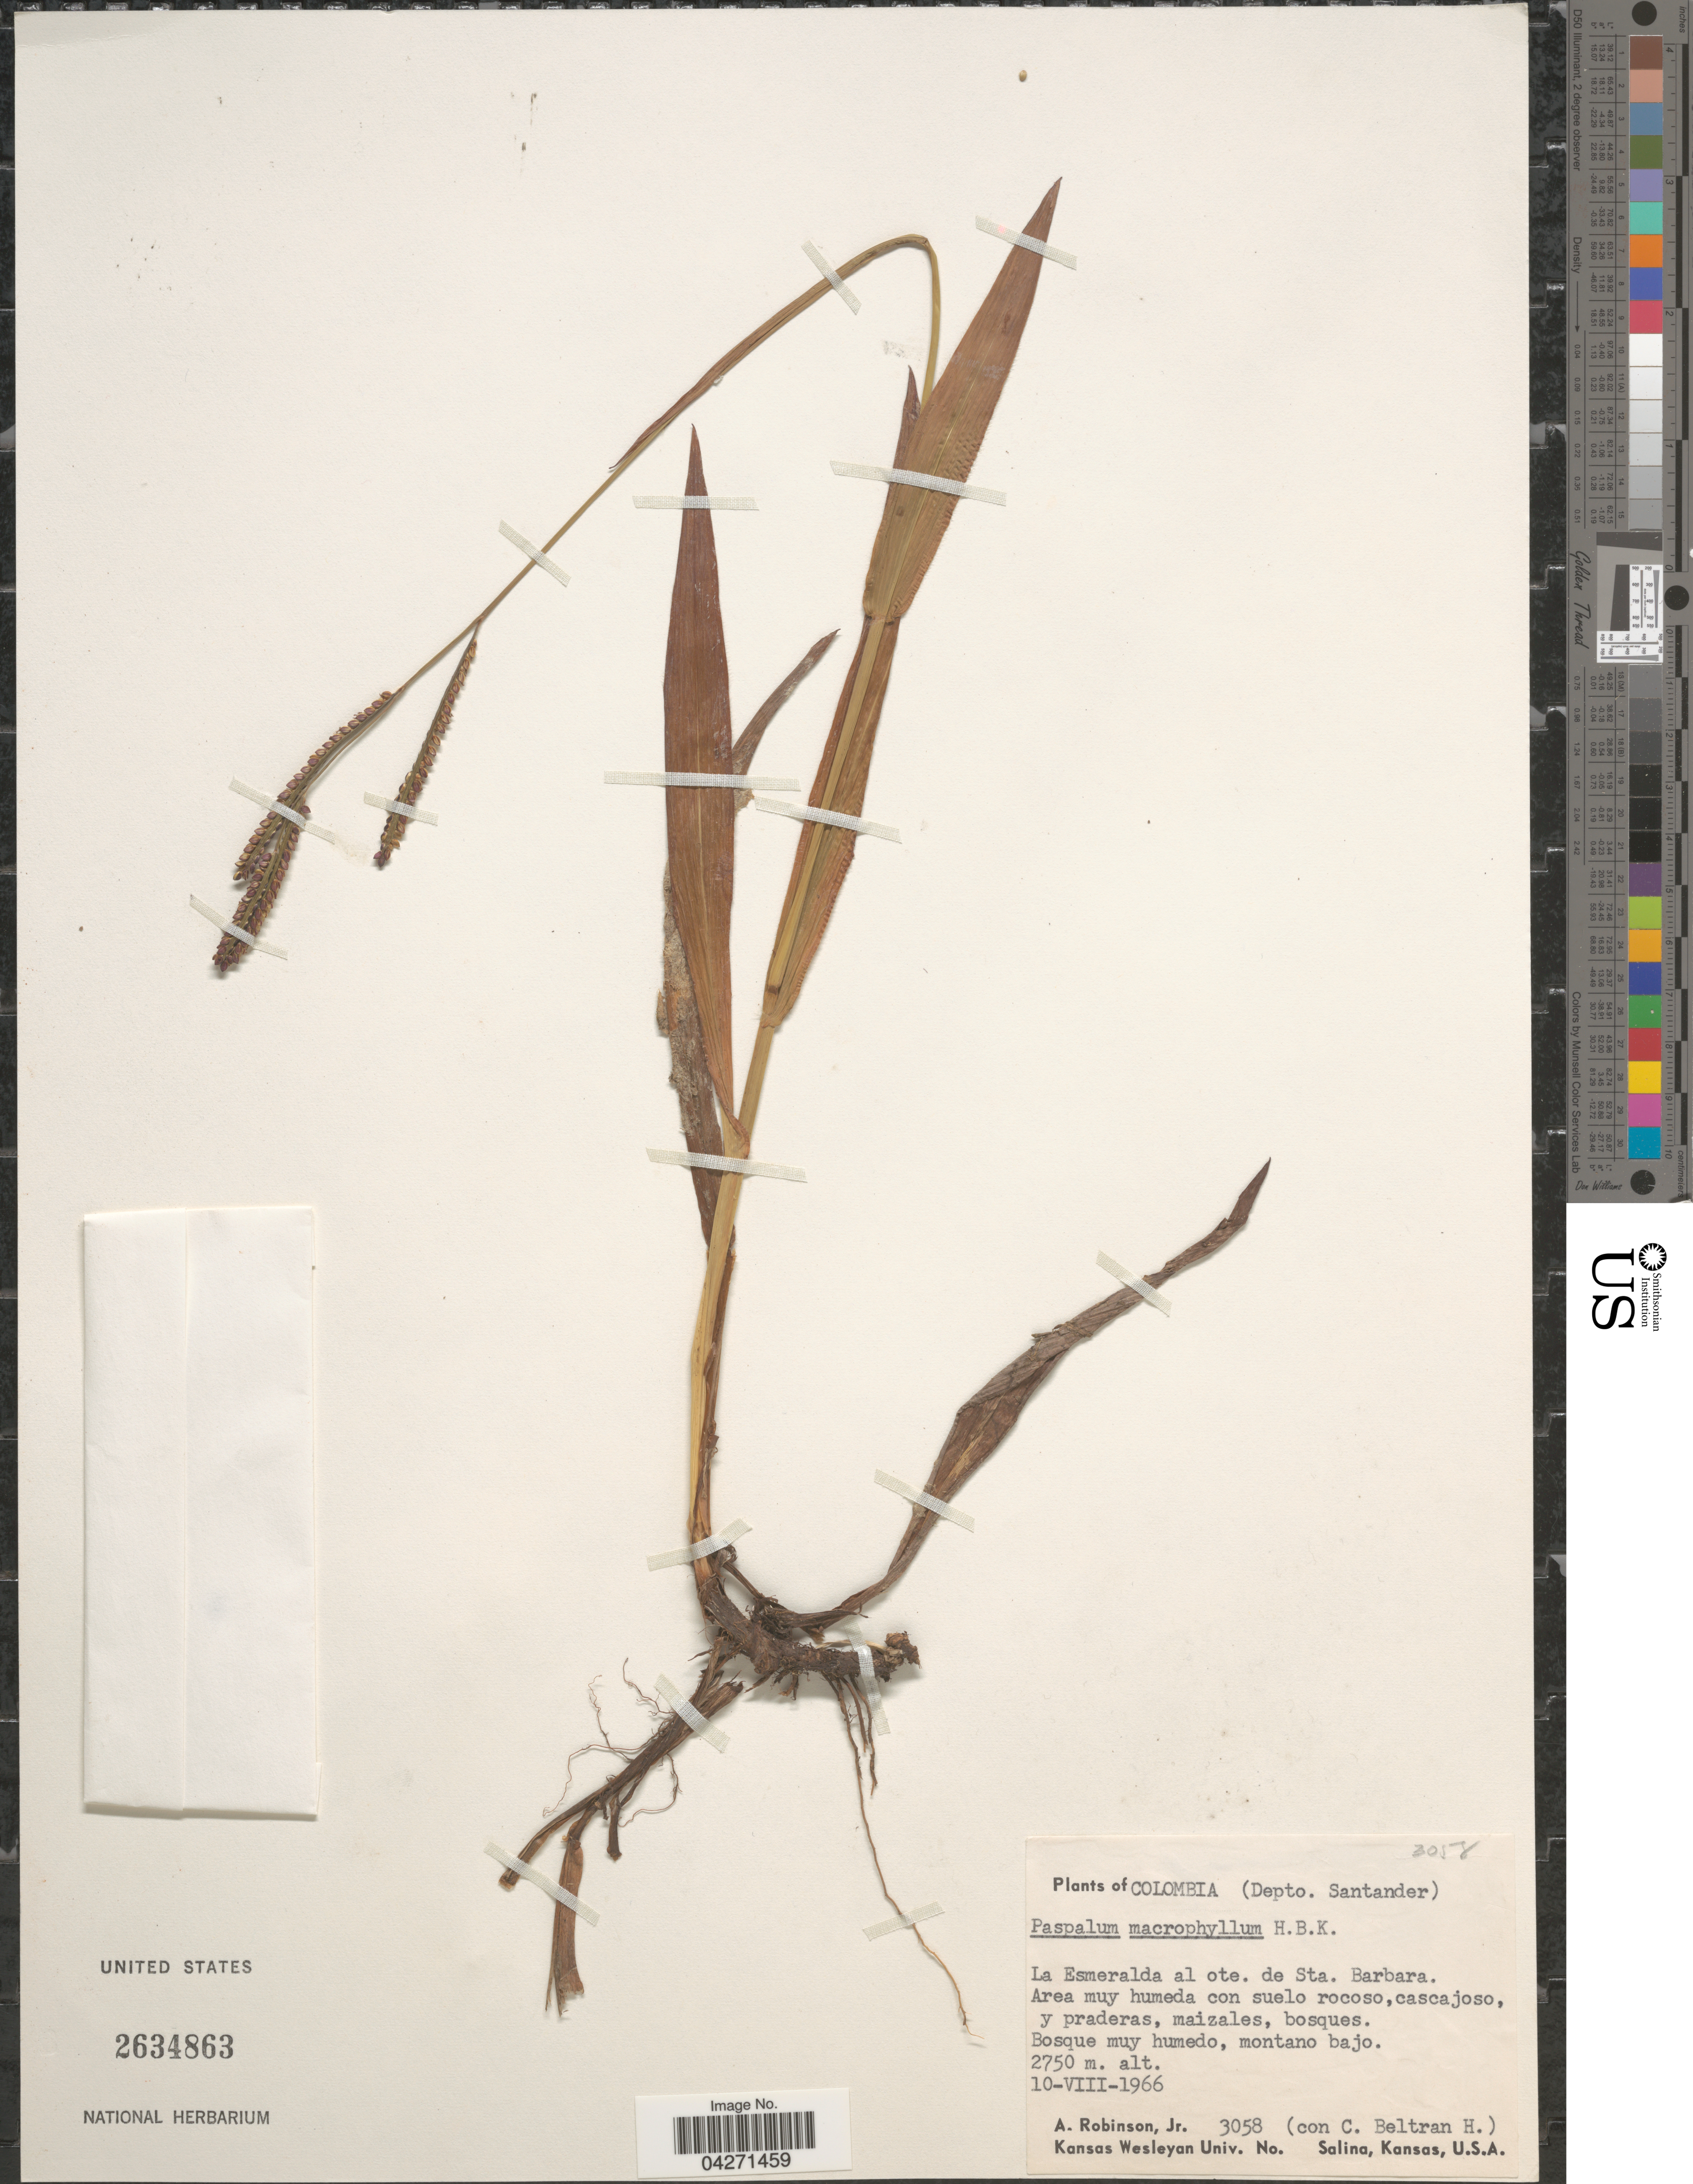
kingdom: Plantae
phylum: Tracheophyta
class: Liliopsida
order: Poales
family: Poaceae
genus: Paspalum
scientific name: Paspalum macrophyllum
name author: Kunth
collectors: A. Robinson & C. Beltran H.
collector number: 3058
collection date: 1966-08-10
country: Colombia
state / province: Santander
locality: Depto. Santander. La Esmeralda al ote. de Sta. Barbara.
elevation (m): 2750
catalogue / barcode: US 2634863